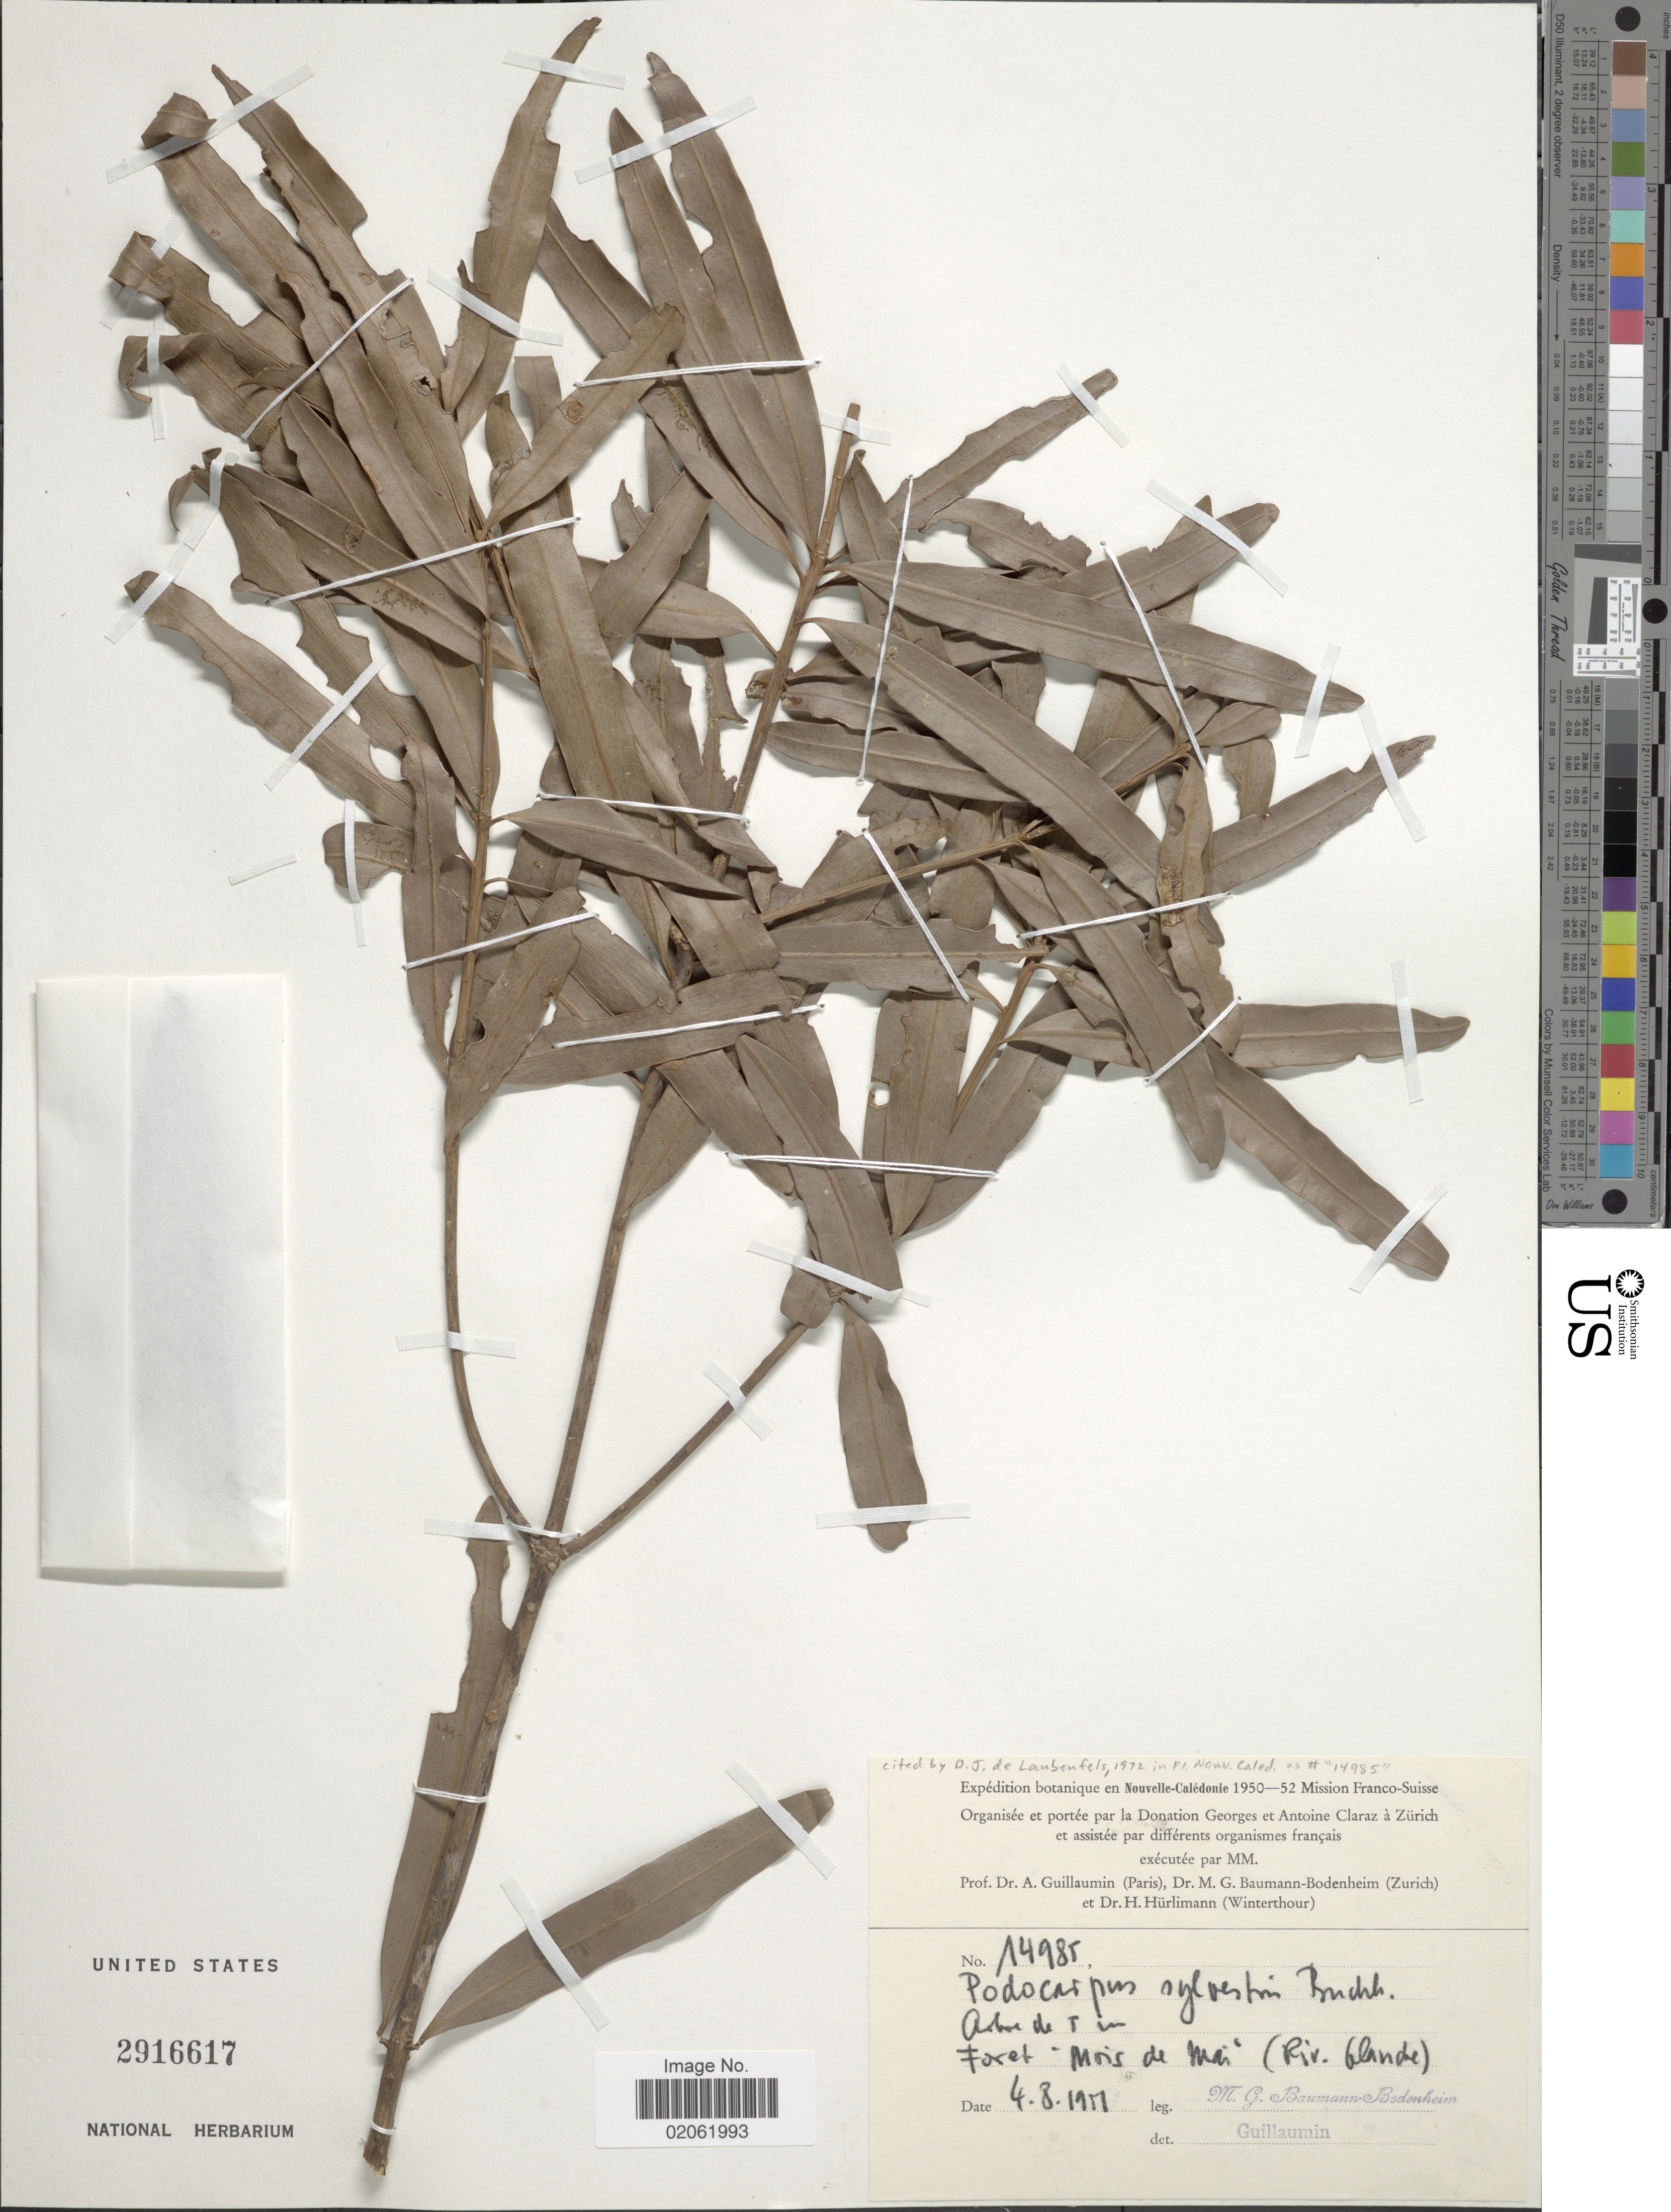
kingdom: Plantae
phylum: Tracheophyta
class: Pinopsida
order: Pinales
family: Podocarpaceae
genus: Podocarpus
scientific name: Podocarpus sylvestris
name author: J. Buchholz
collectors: M. G. Baumann-Bodenheim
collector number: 14985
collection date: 1951-08-04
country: New Caledonia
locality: Foret Mois de Mai (Riv. blanche)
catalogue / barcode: US 2916617